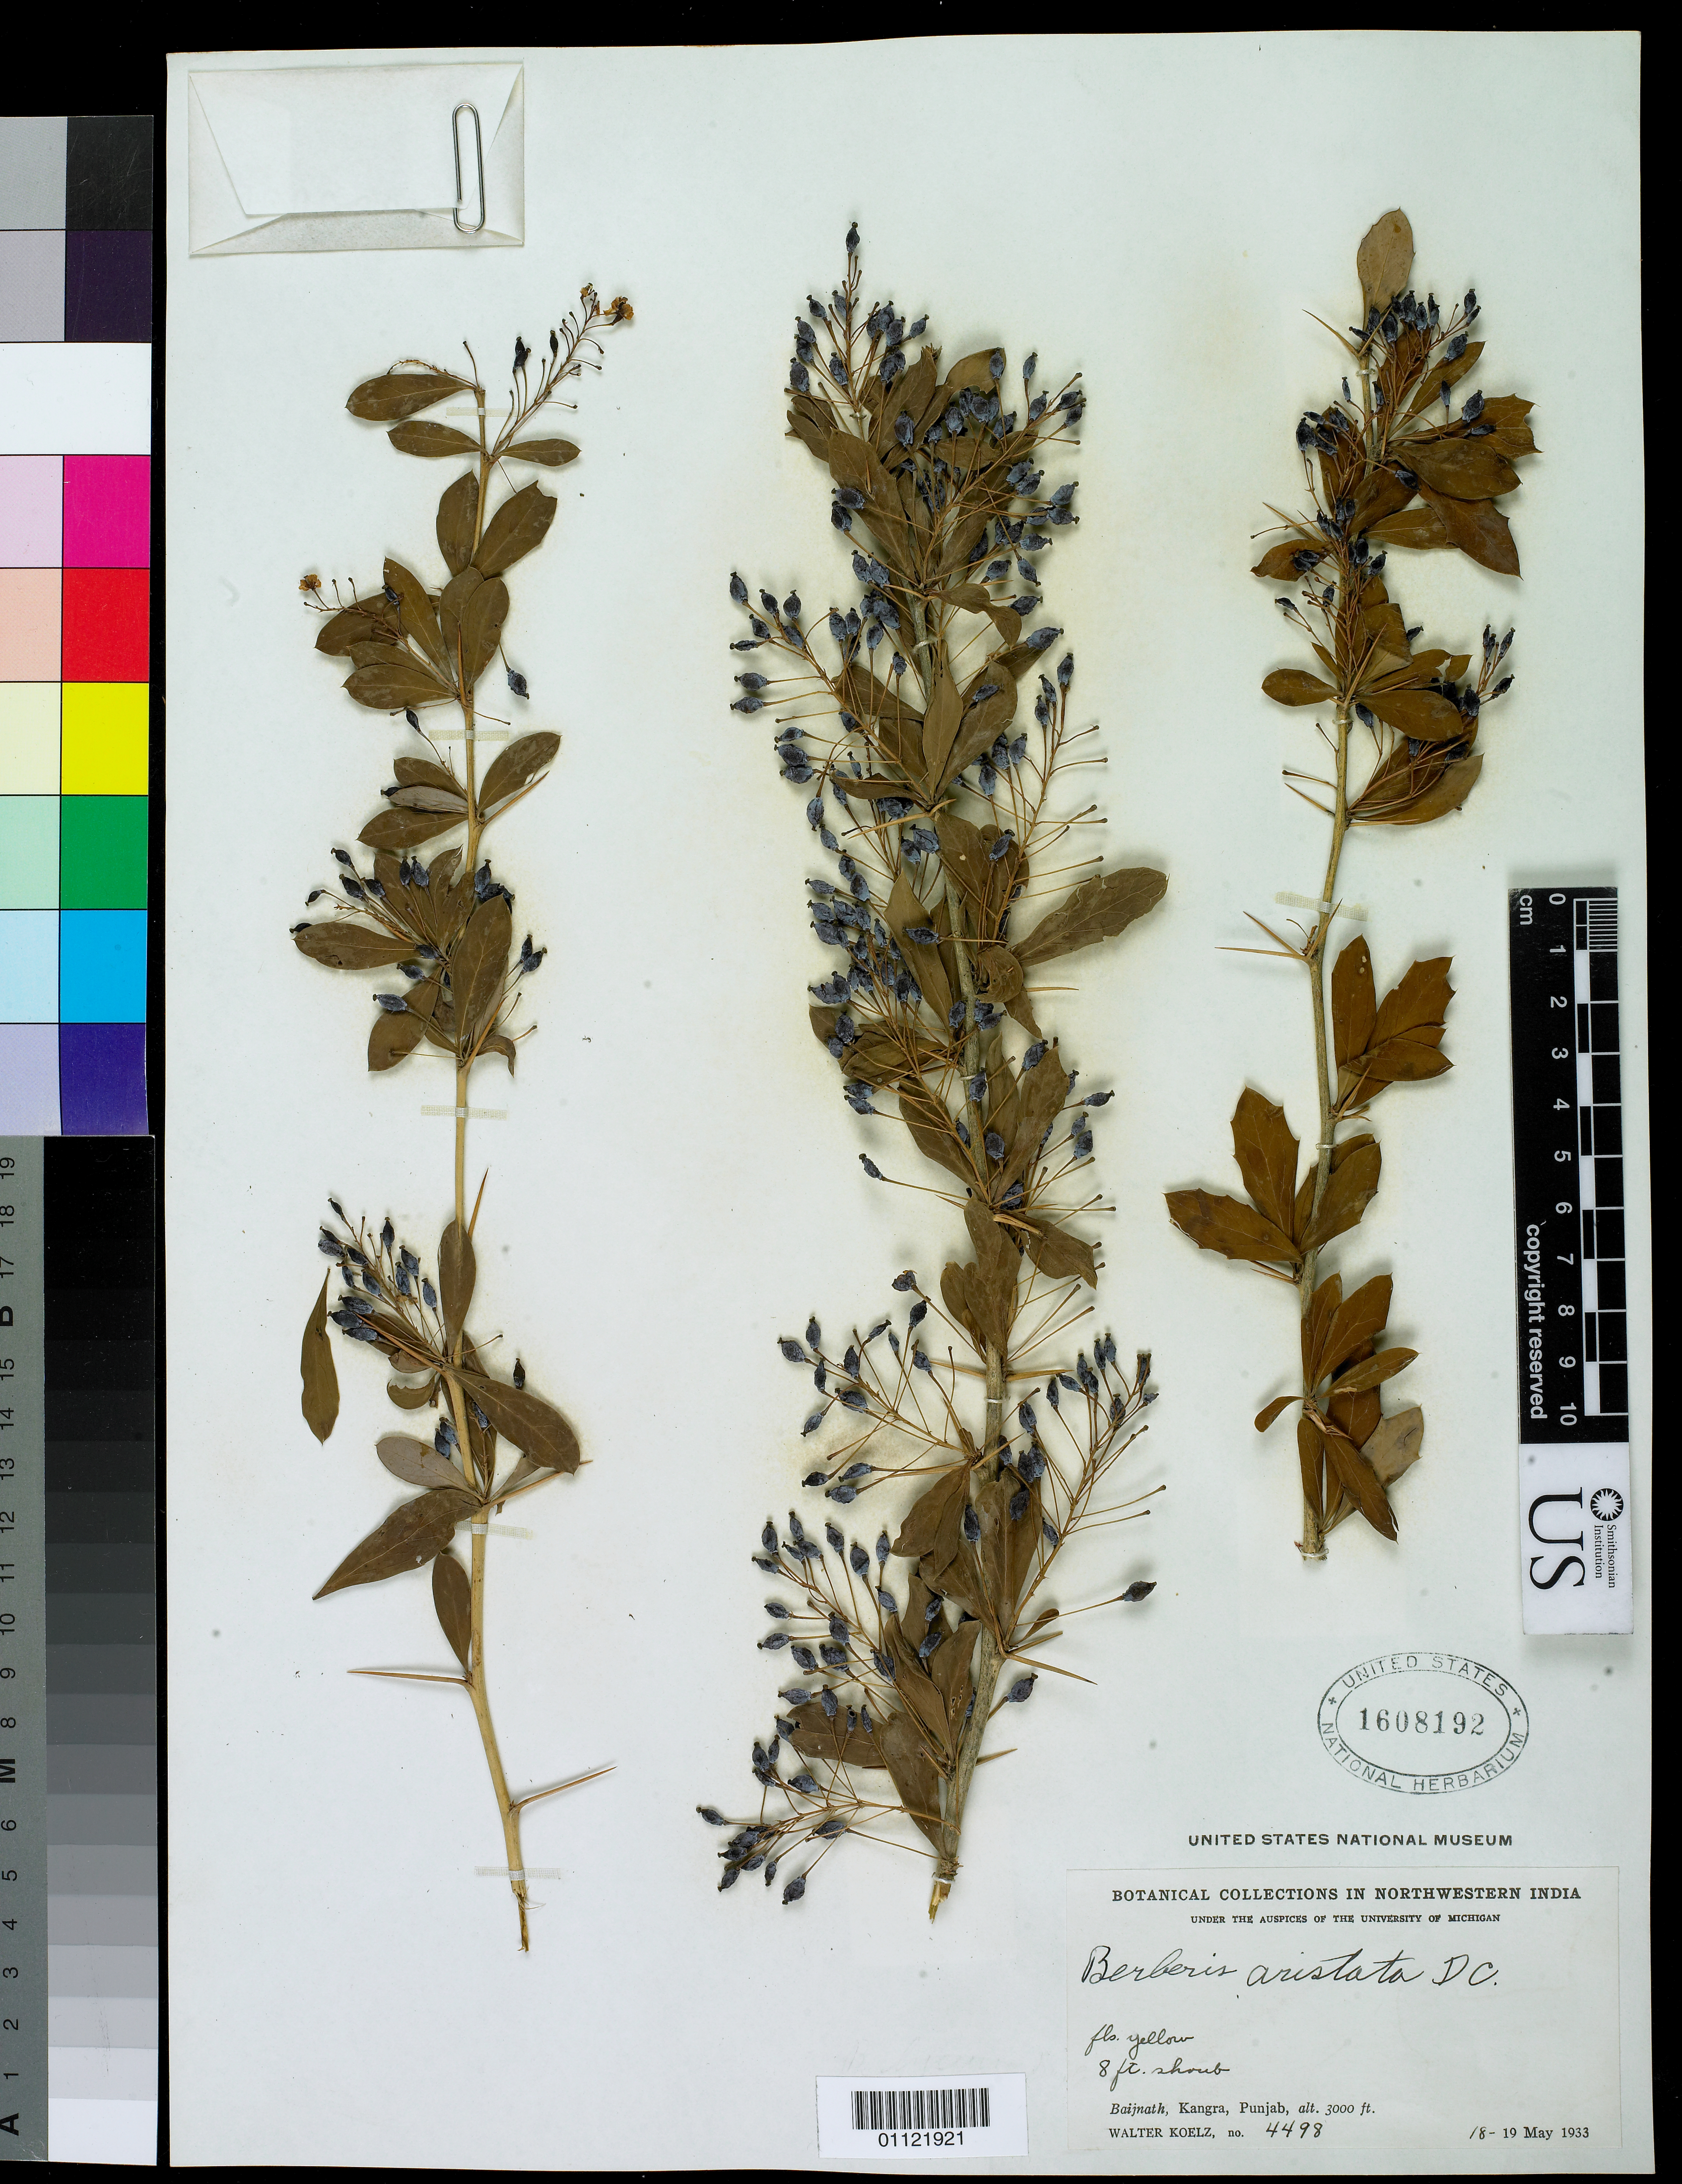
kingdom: Plantae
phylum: Tracheophyta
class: Magnoliopsida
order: Ranunculales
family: Berberidaceae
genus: Berberis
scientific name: Berberis aristata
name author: DC.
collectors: W. N. Koelz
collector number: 4489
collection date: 1933-05-18/1933-05-19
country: India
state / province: Punjab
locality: Baijnath, Kangra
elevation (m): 914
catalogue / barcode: US 1608192